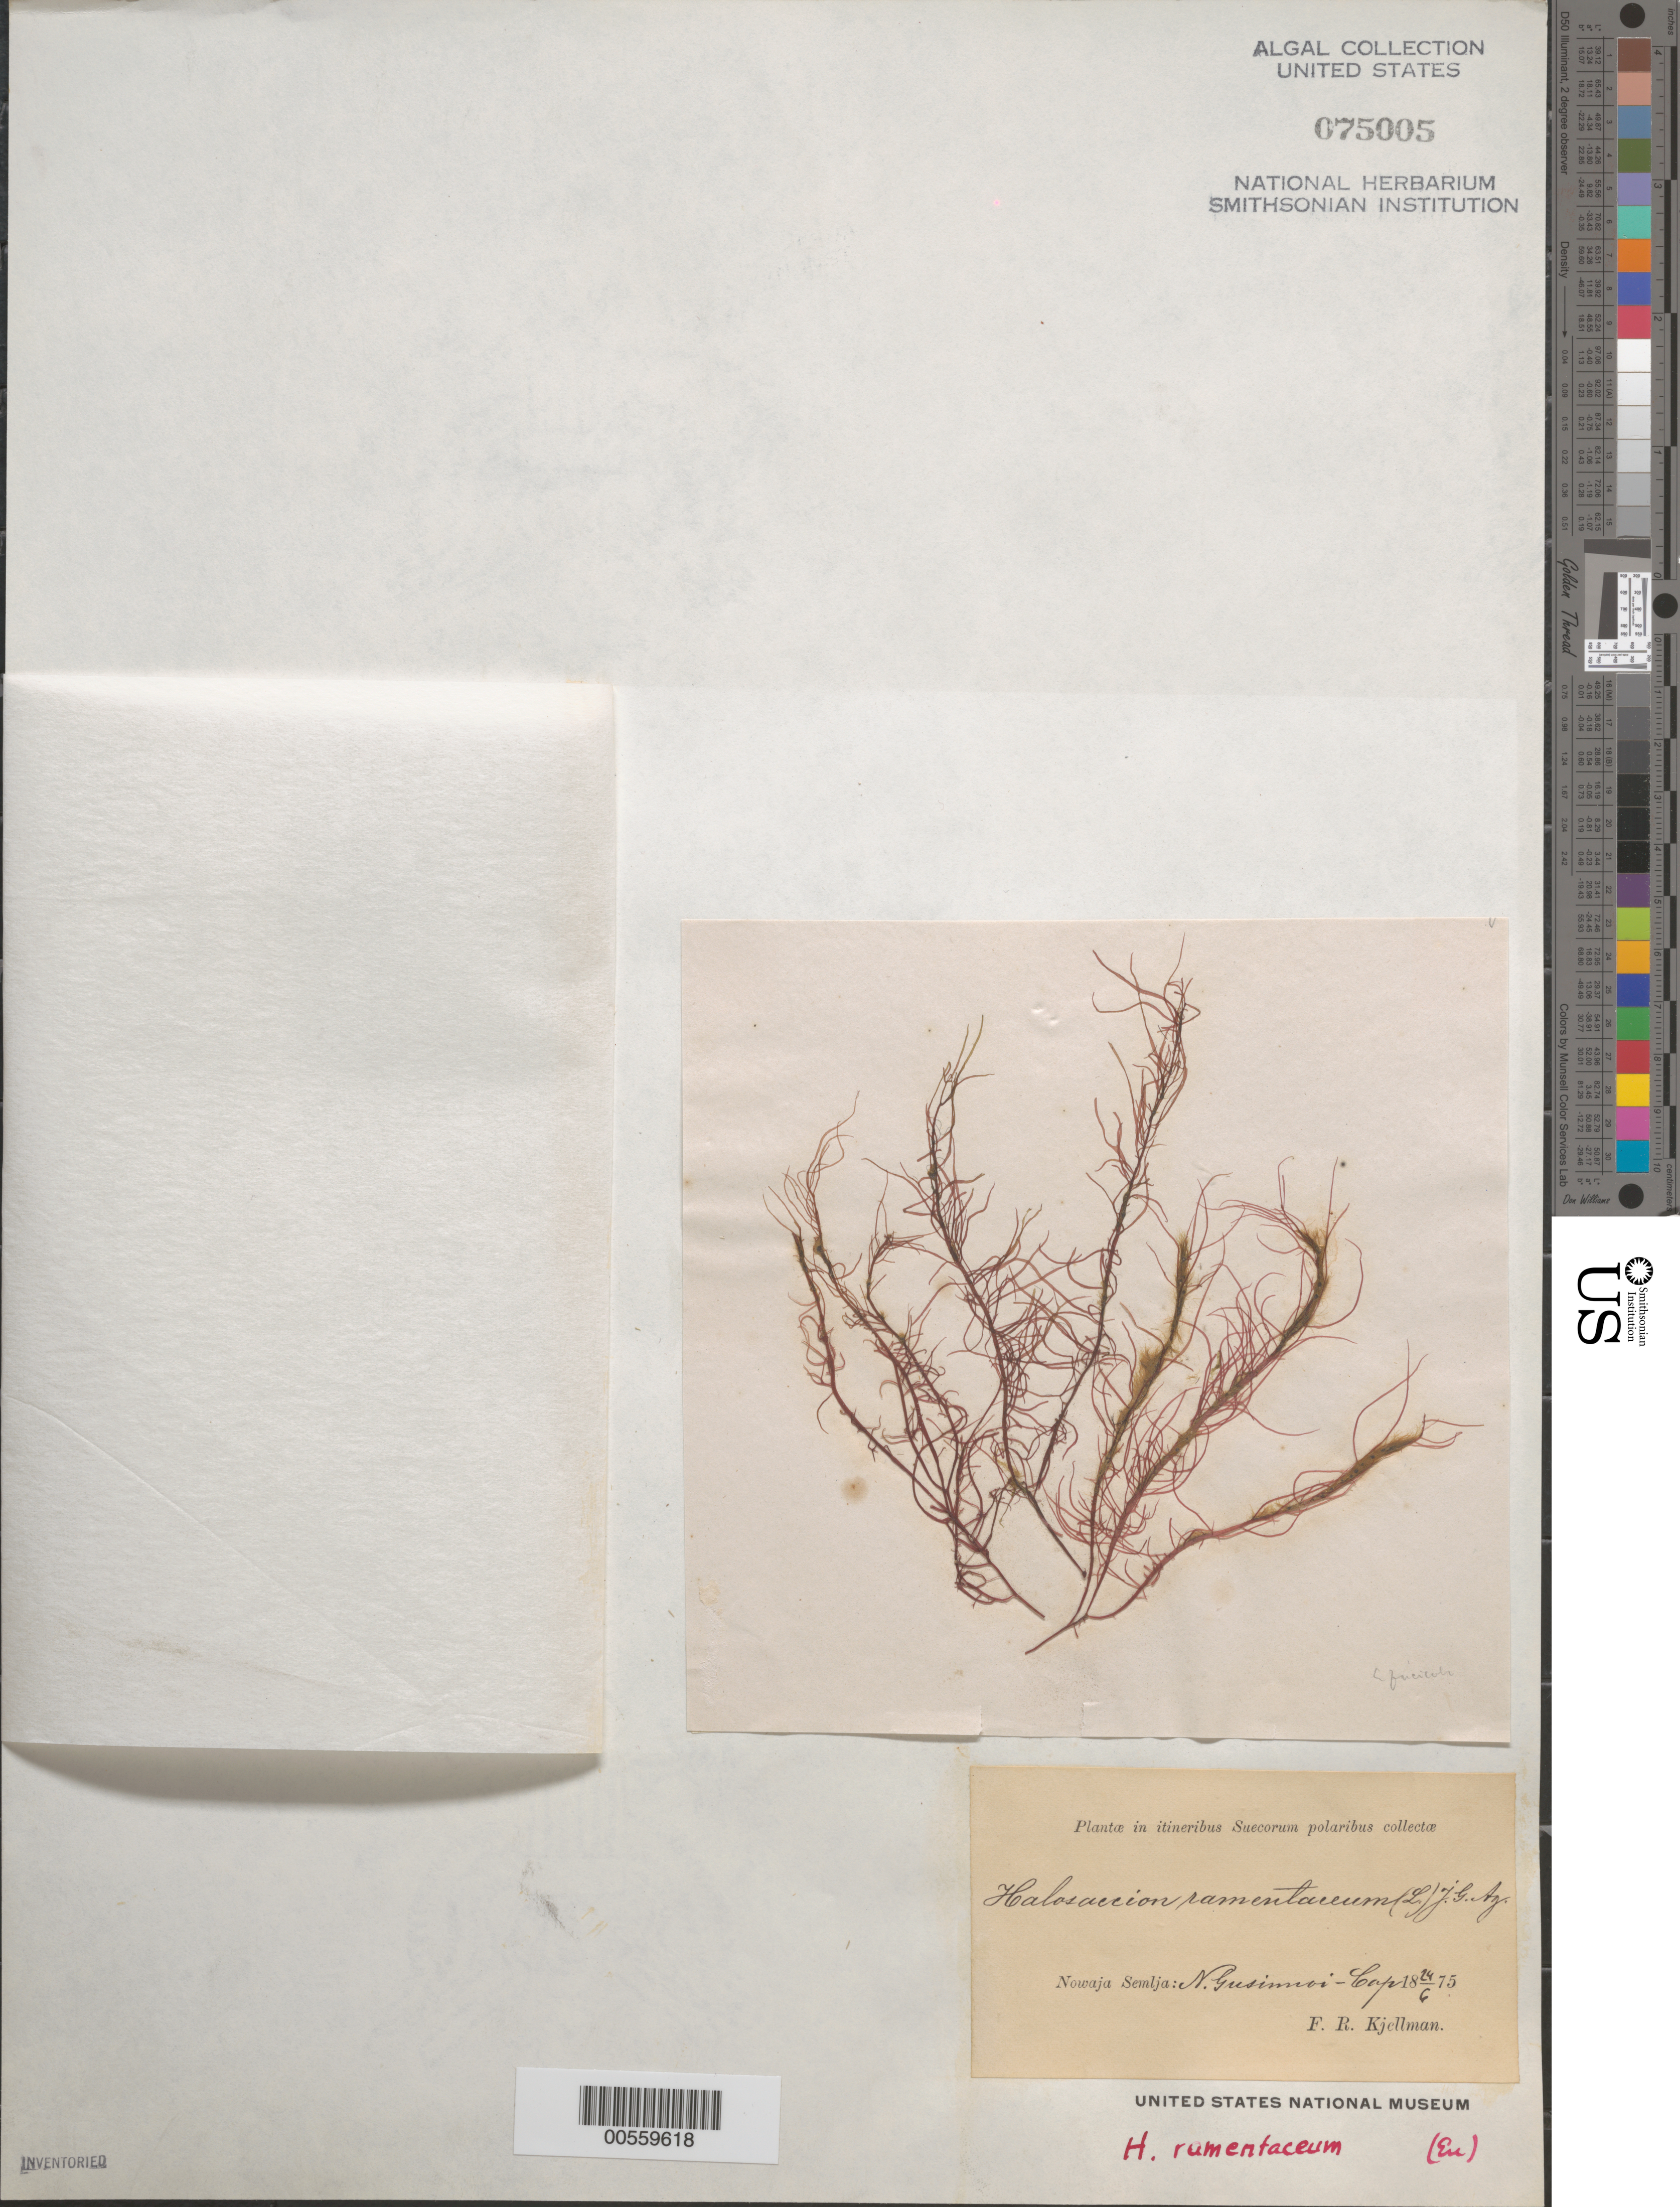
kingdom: Plantae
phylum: Rhodophyta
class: Florideophyceae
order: Palmariales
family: Palmariaceae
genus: Devaleraea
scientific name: Devaleraea ramentacea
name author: (L.) Guiry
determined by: Algae name updating Project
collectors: F. R. Kjellman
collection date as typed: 24 Jun 1875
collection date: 1875-06-24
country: Russian Federation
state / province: Arkhangelsk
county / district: Novaya Zemlya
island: Novaya Zemlya (Nowaja Semlja)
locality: N. Gusinnoi-Cap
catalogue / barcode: US 75005